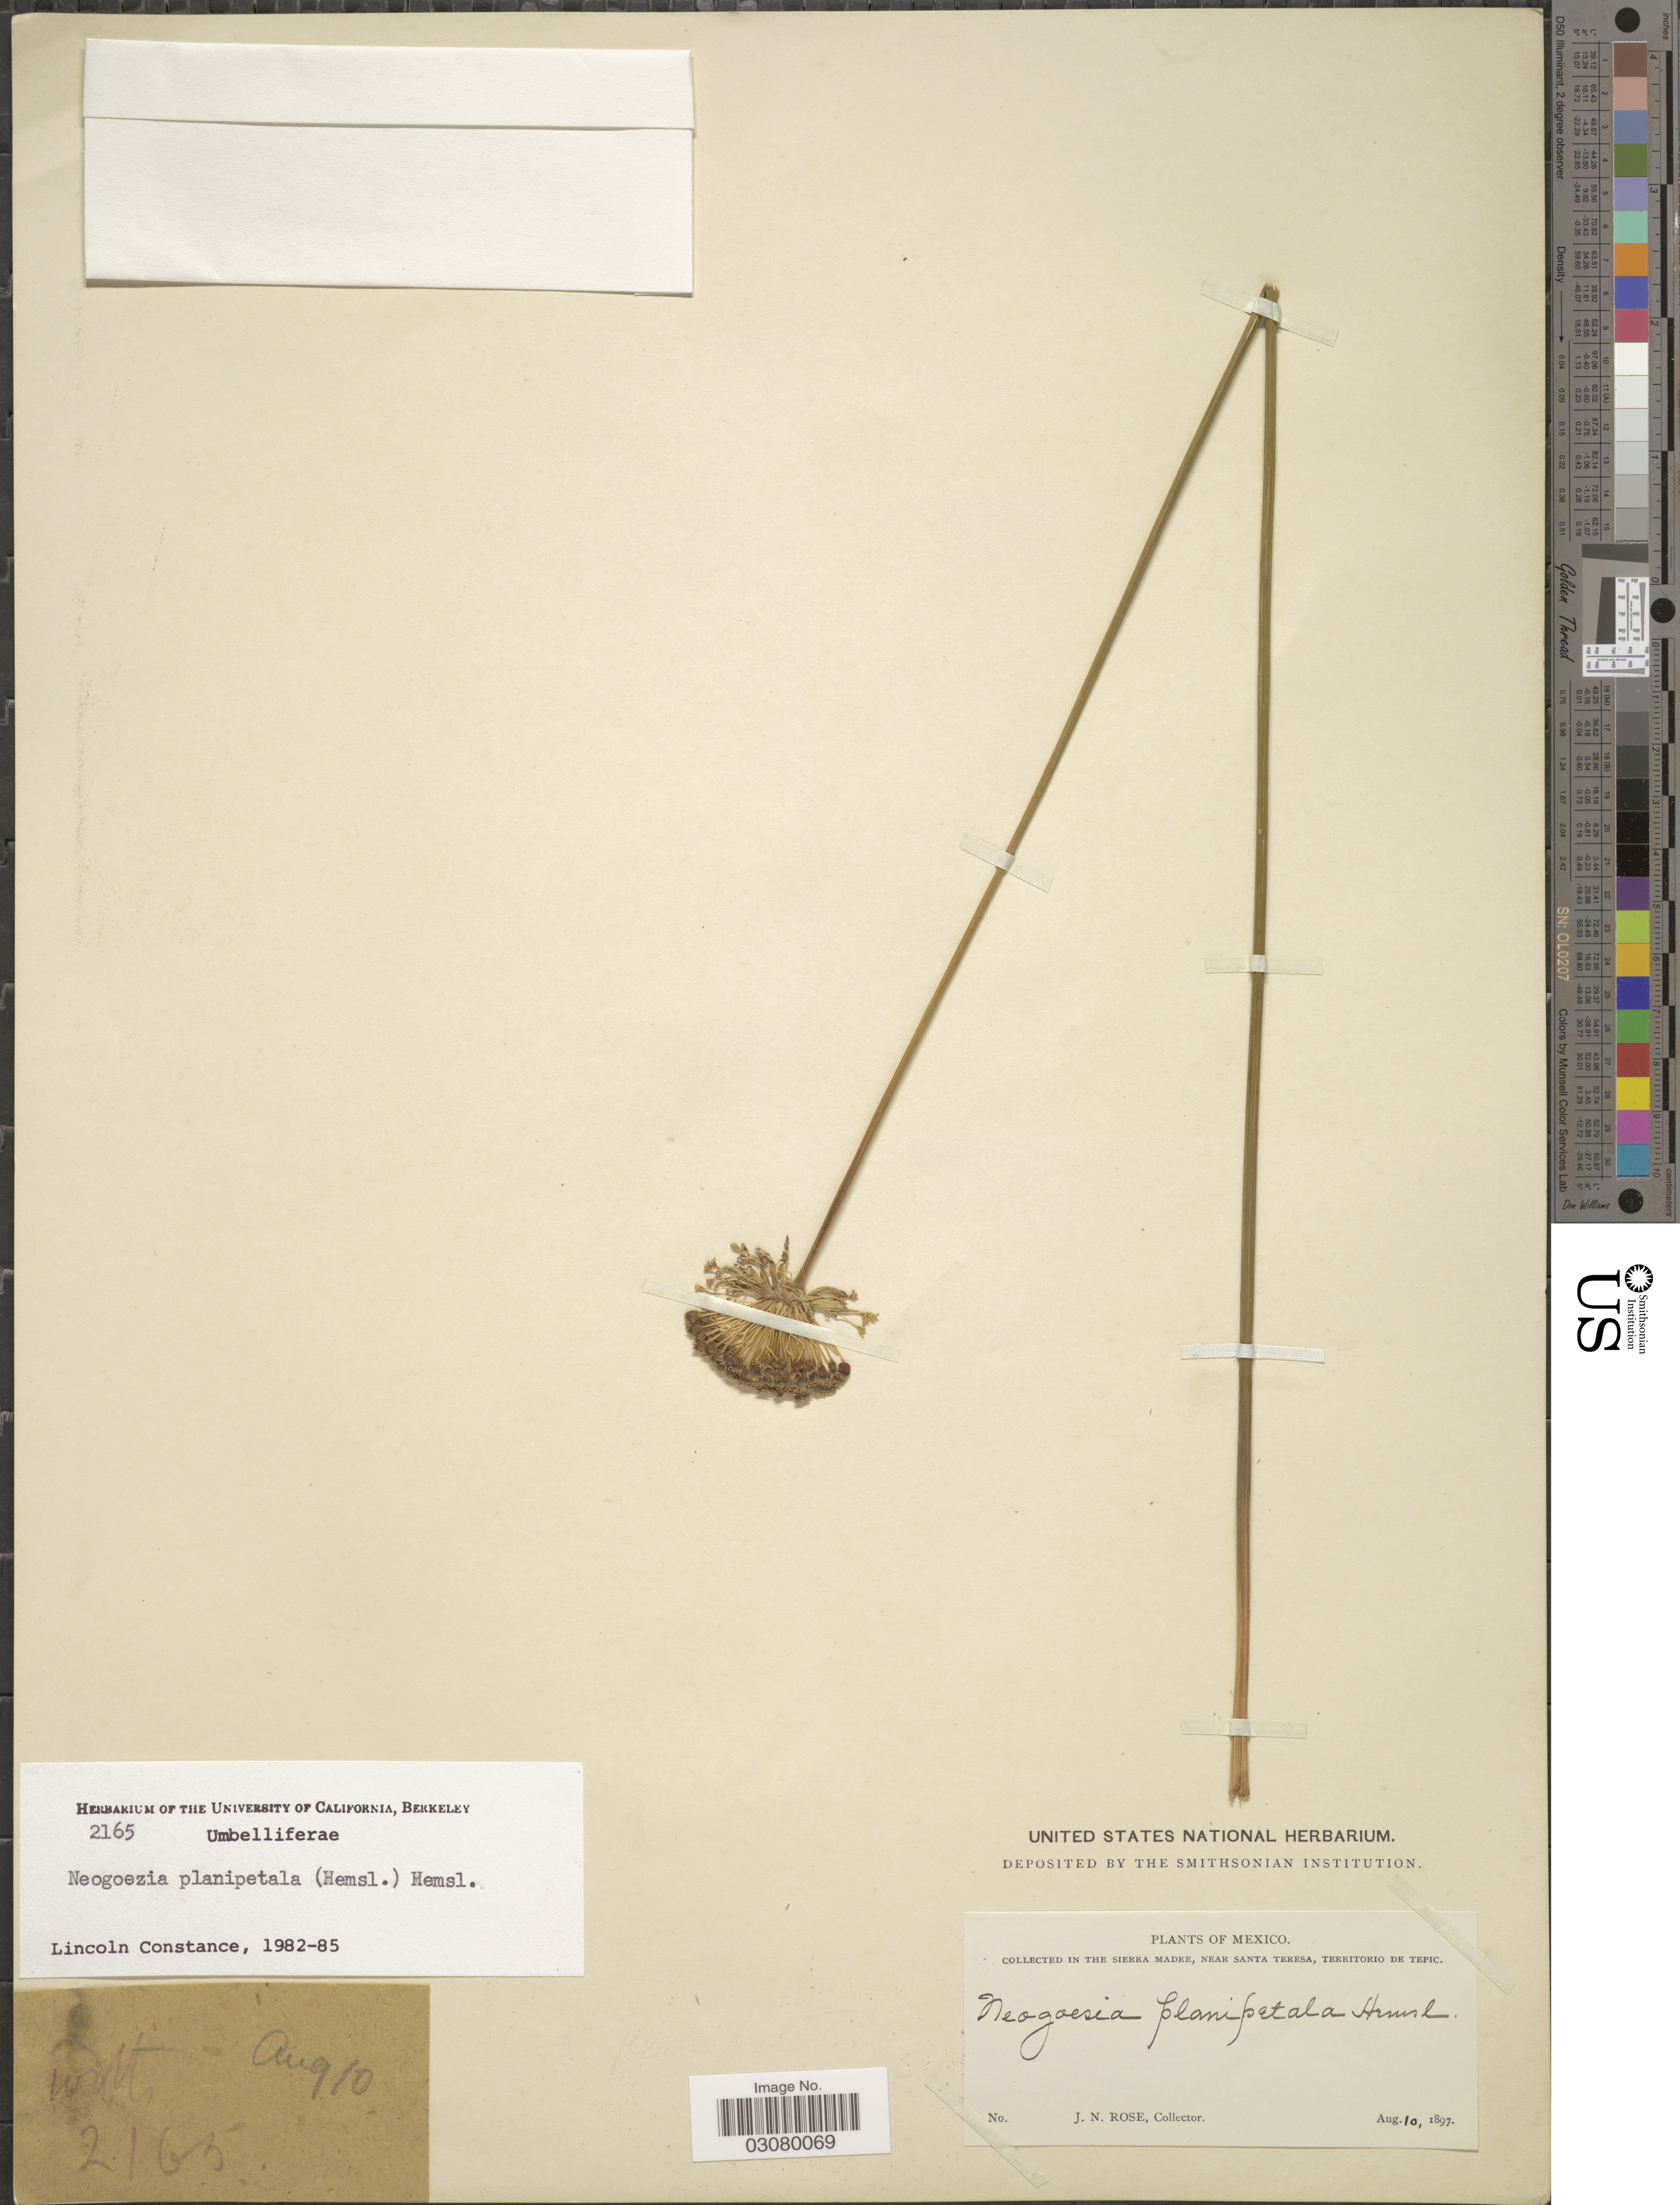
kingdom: Plantae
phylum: Tracheophyta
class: Magnoliopsida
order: Apiales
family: Apiaceae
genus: Neogoezia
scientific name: Neogoezia planipetala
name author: (Hemsl.) Hemsl.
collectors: J. N. Rose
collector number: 2165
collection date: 1897-08-10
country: Mexico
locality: In the Sierra Madre, near Santa Teresa, Territorio de Tepic.